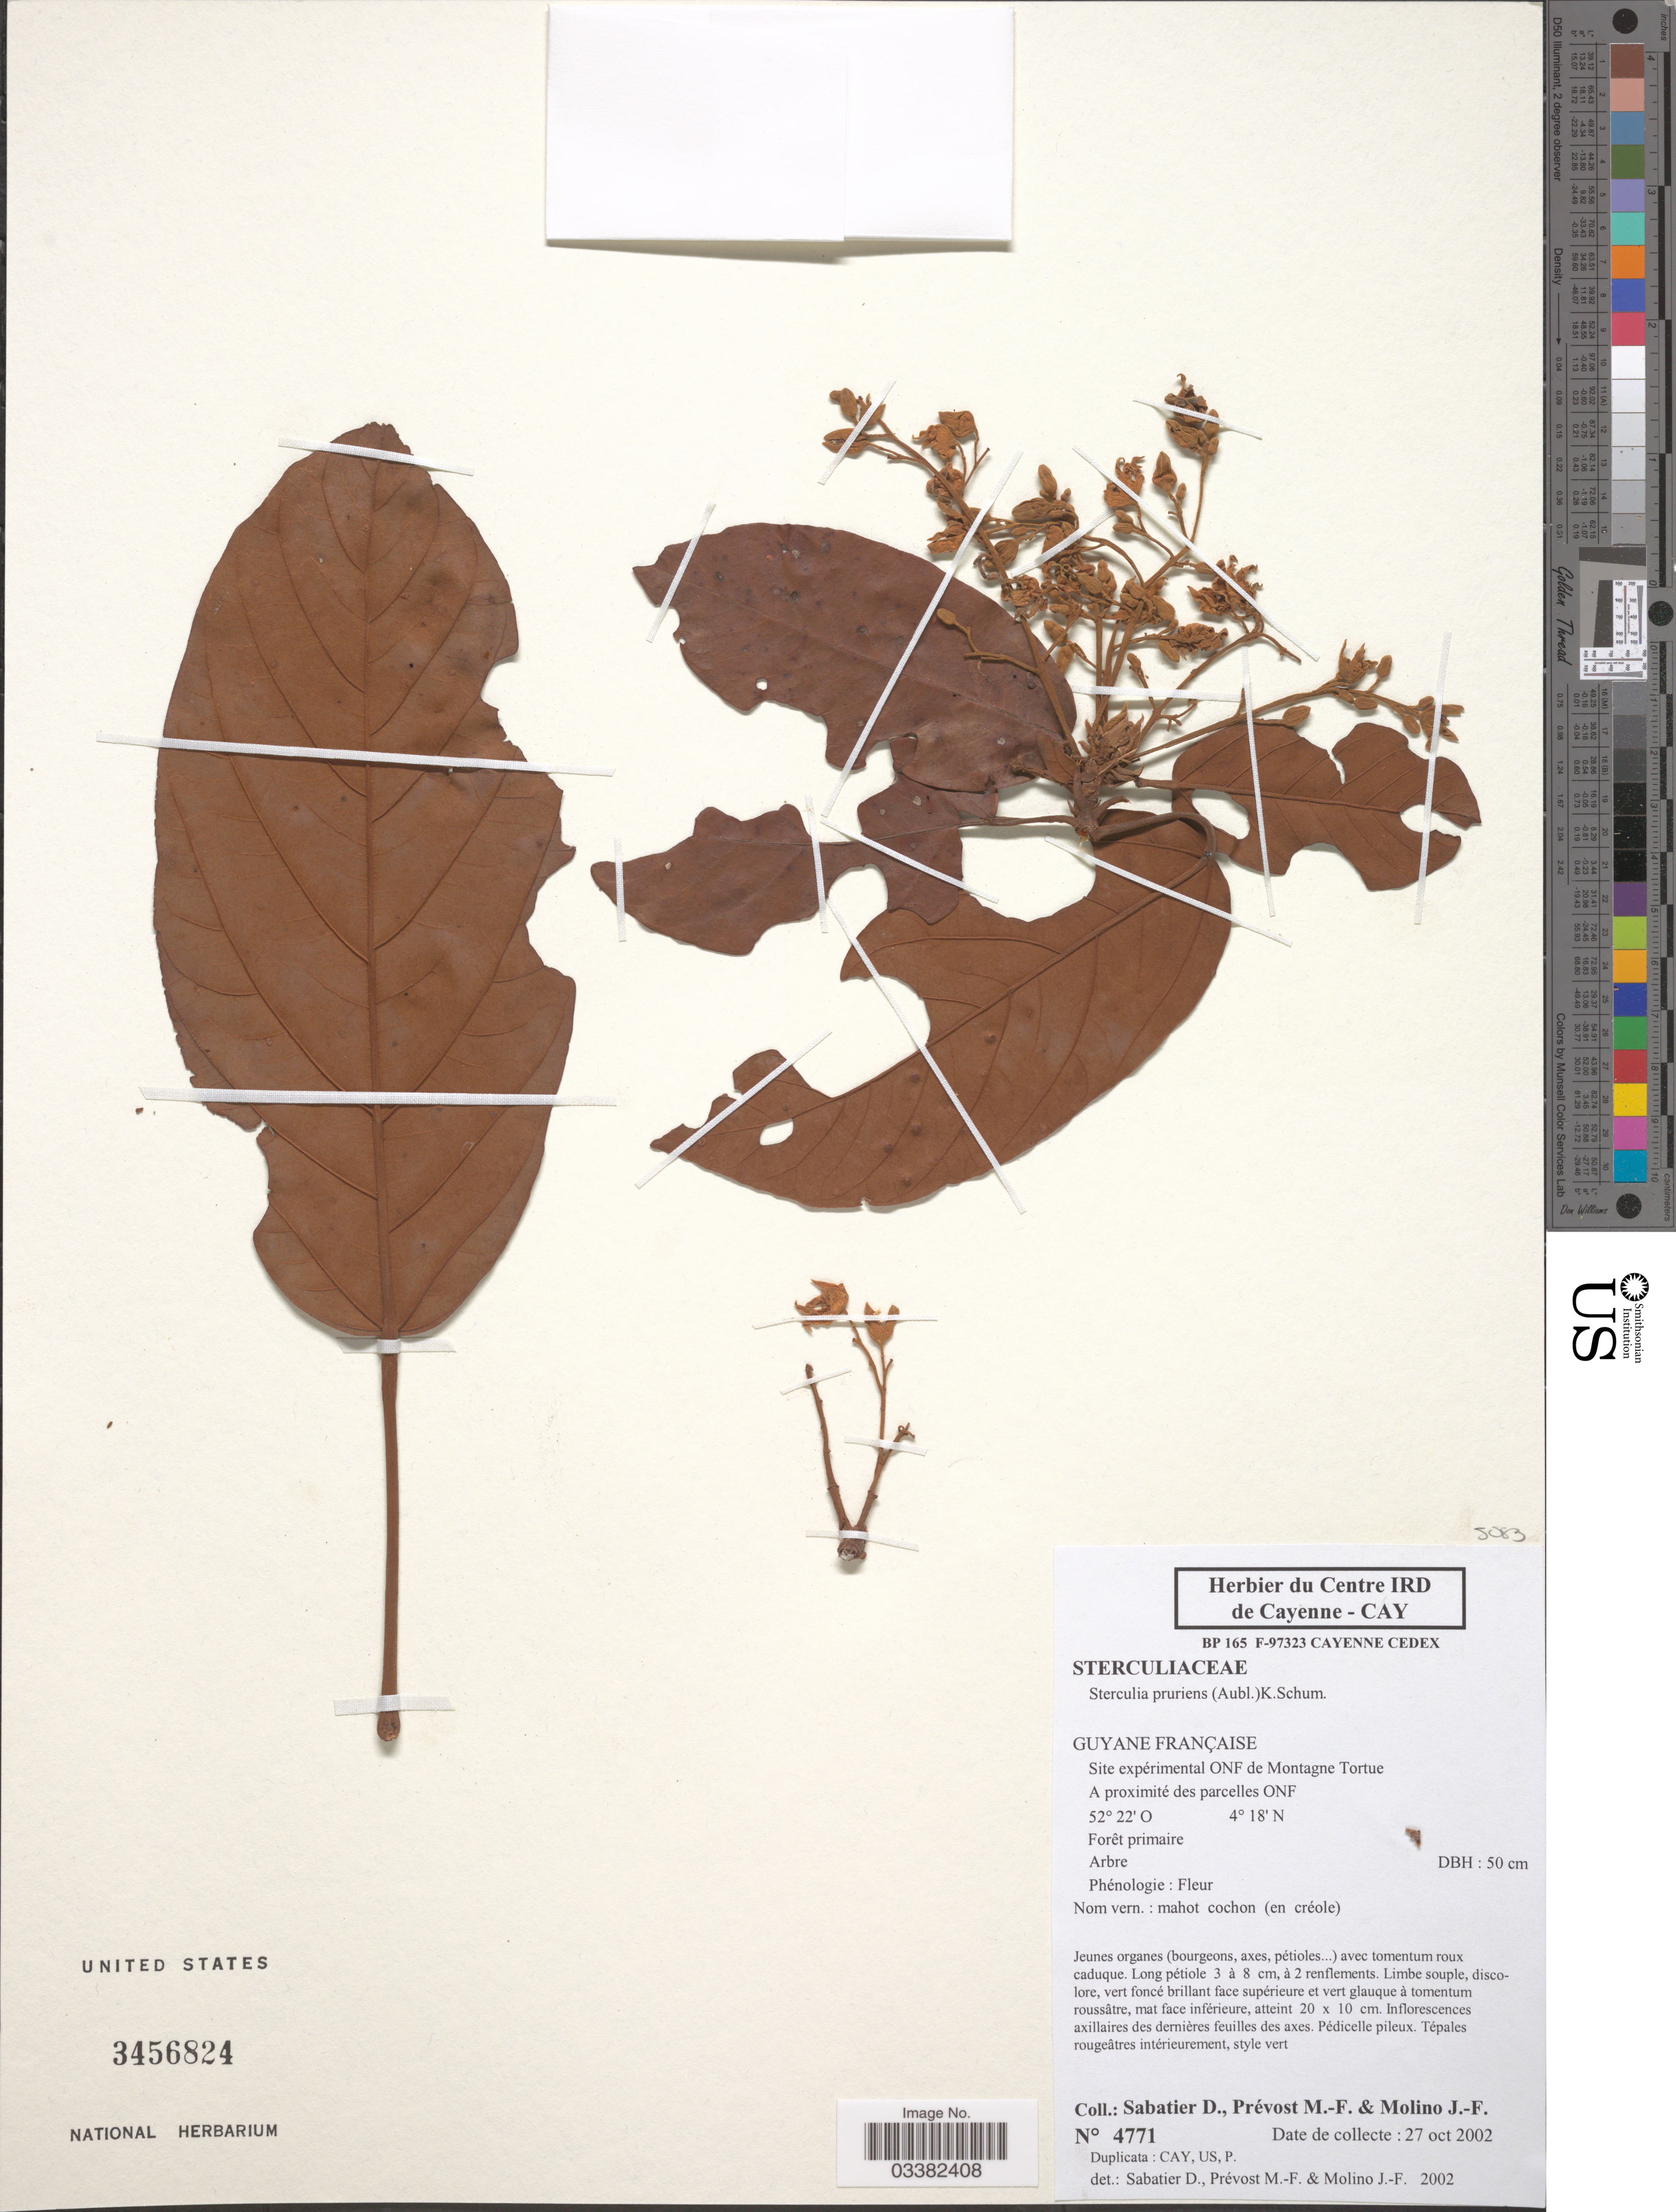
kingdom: Plantae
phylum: Tracheophyta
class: Magnoliopsida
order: Malvales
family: Malvaceae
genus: Sterculia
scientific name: Sterculia pruriens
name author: (Aubl.) K. Schum.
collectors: D. Sabatier, M.-F. Prévost & J. Molino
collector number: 4771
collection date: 2002-10-27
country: French Guiana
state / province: Cayenne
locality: Guyane Française. Site expérimental ONF de Montagne Tortue. A proximité des parcelles ONF.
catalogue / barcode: US 3456824